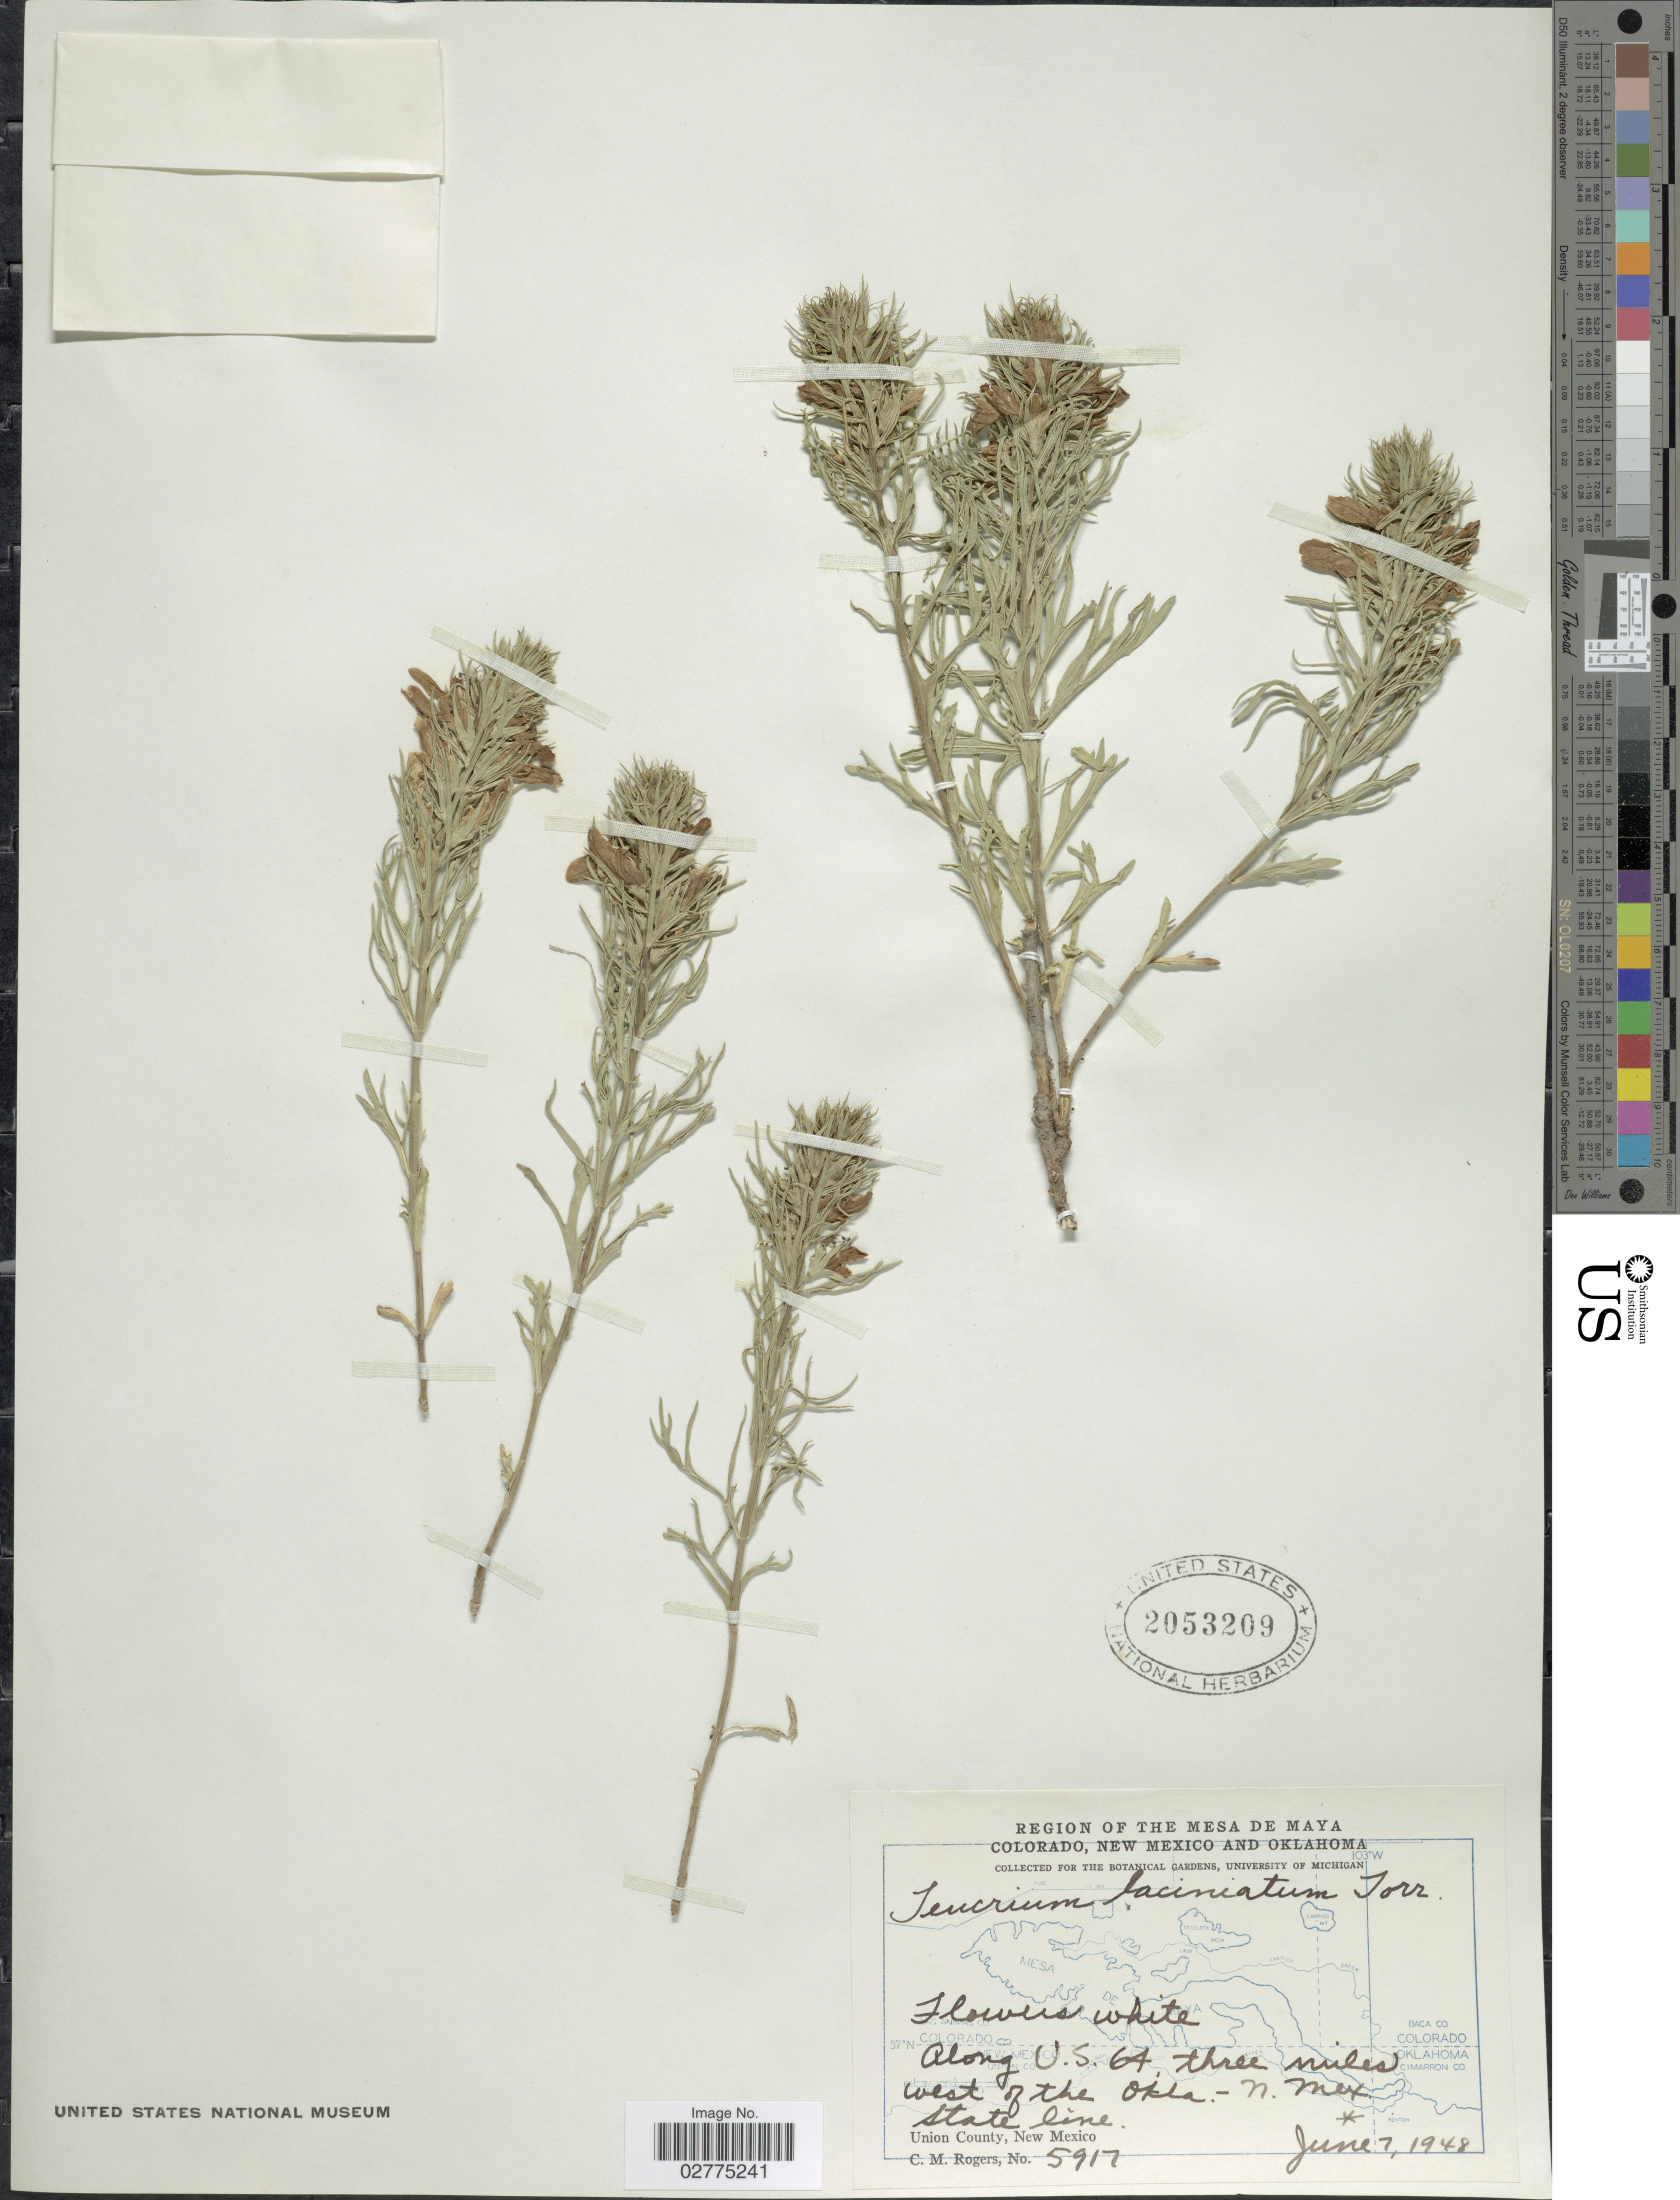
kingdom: Plantae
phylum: Tracheophyta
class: Magnoliopsida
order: Lamiales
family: Lamiaceae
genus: Teucrium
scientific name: Teucrium laciniatum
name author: Torr.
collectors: C. M. Rogers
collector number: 5917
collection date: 1948-06-07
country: United States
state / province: New Mexico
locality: Region of The Mesa De Maya, Along U.S. 64, three miles west of the Okla. - N. Mex. State line, Union County, New Mexico.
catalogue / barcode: US 2053209